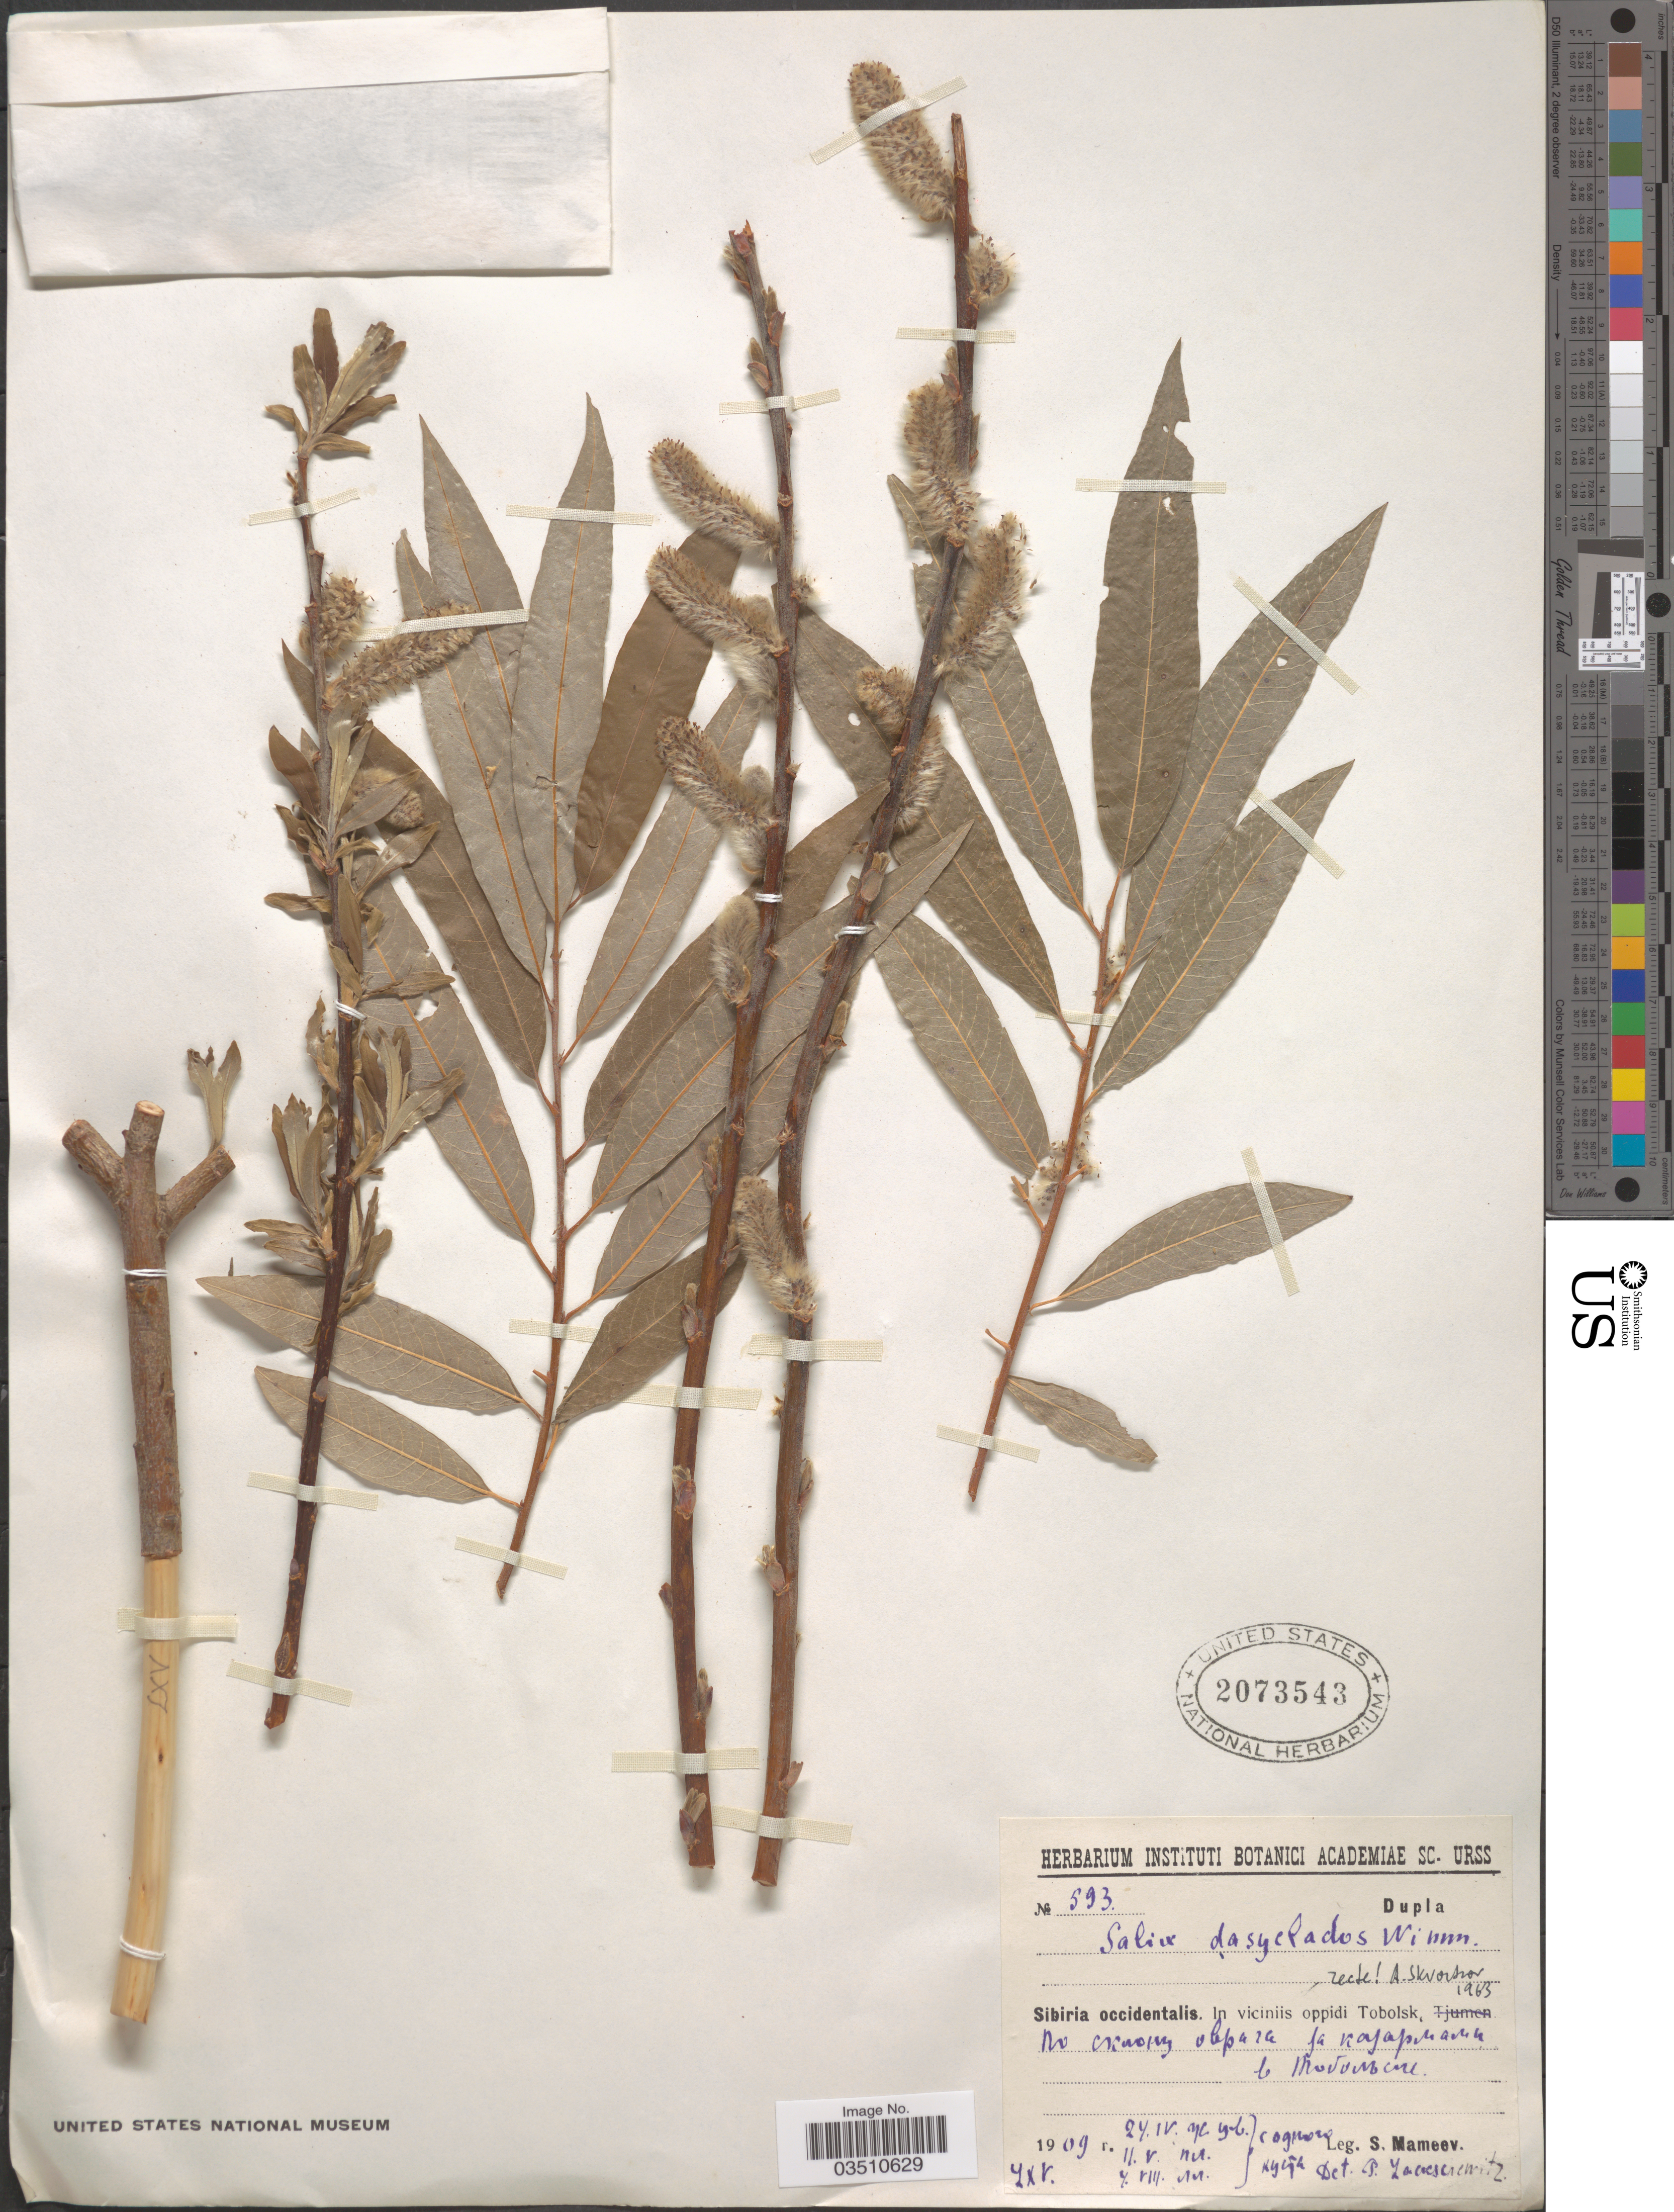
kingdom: Plantae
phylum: Tracheophyta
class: Magnoliopsida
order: Malpighiales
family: Salicaceae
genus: Salix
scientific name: Salix dasyclados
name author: Wimm.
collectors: S. Mameev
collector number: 593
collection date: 1909-04-24/1909-08-07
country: Russian Federation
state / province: Tyumen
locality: Sibiria occidentalis. In viciniis oppidi Tobolsk, X.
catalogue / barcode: US 2073543